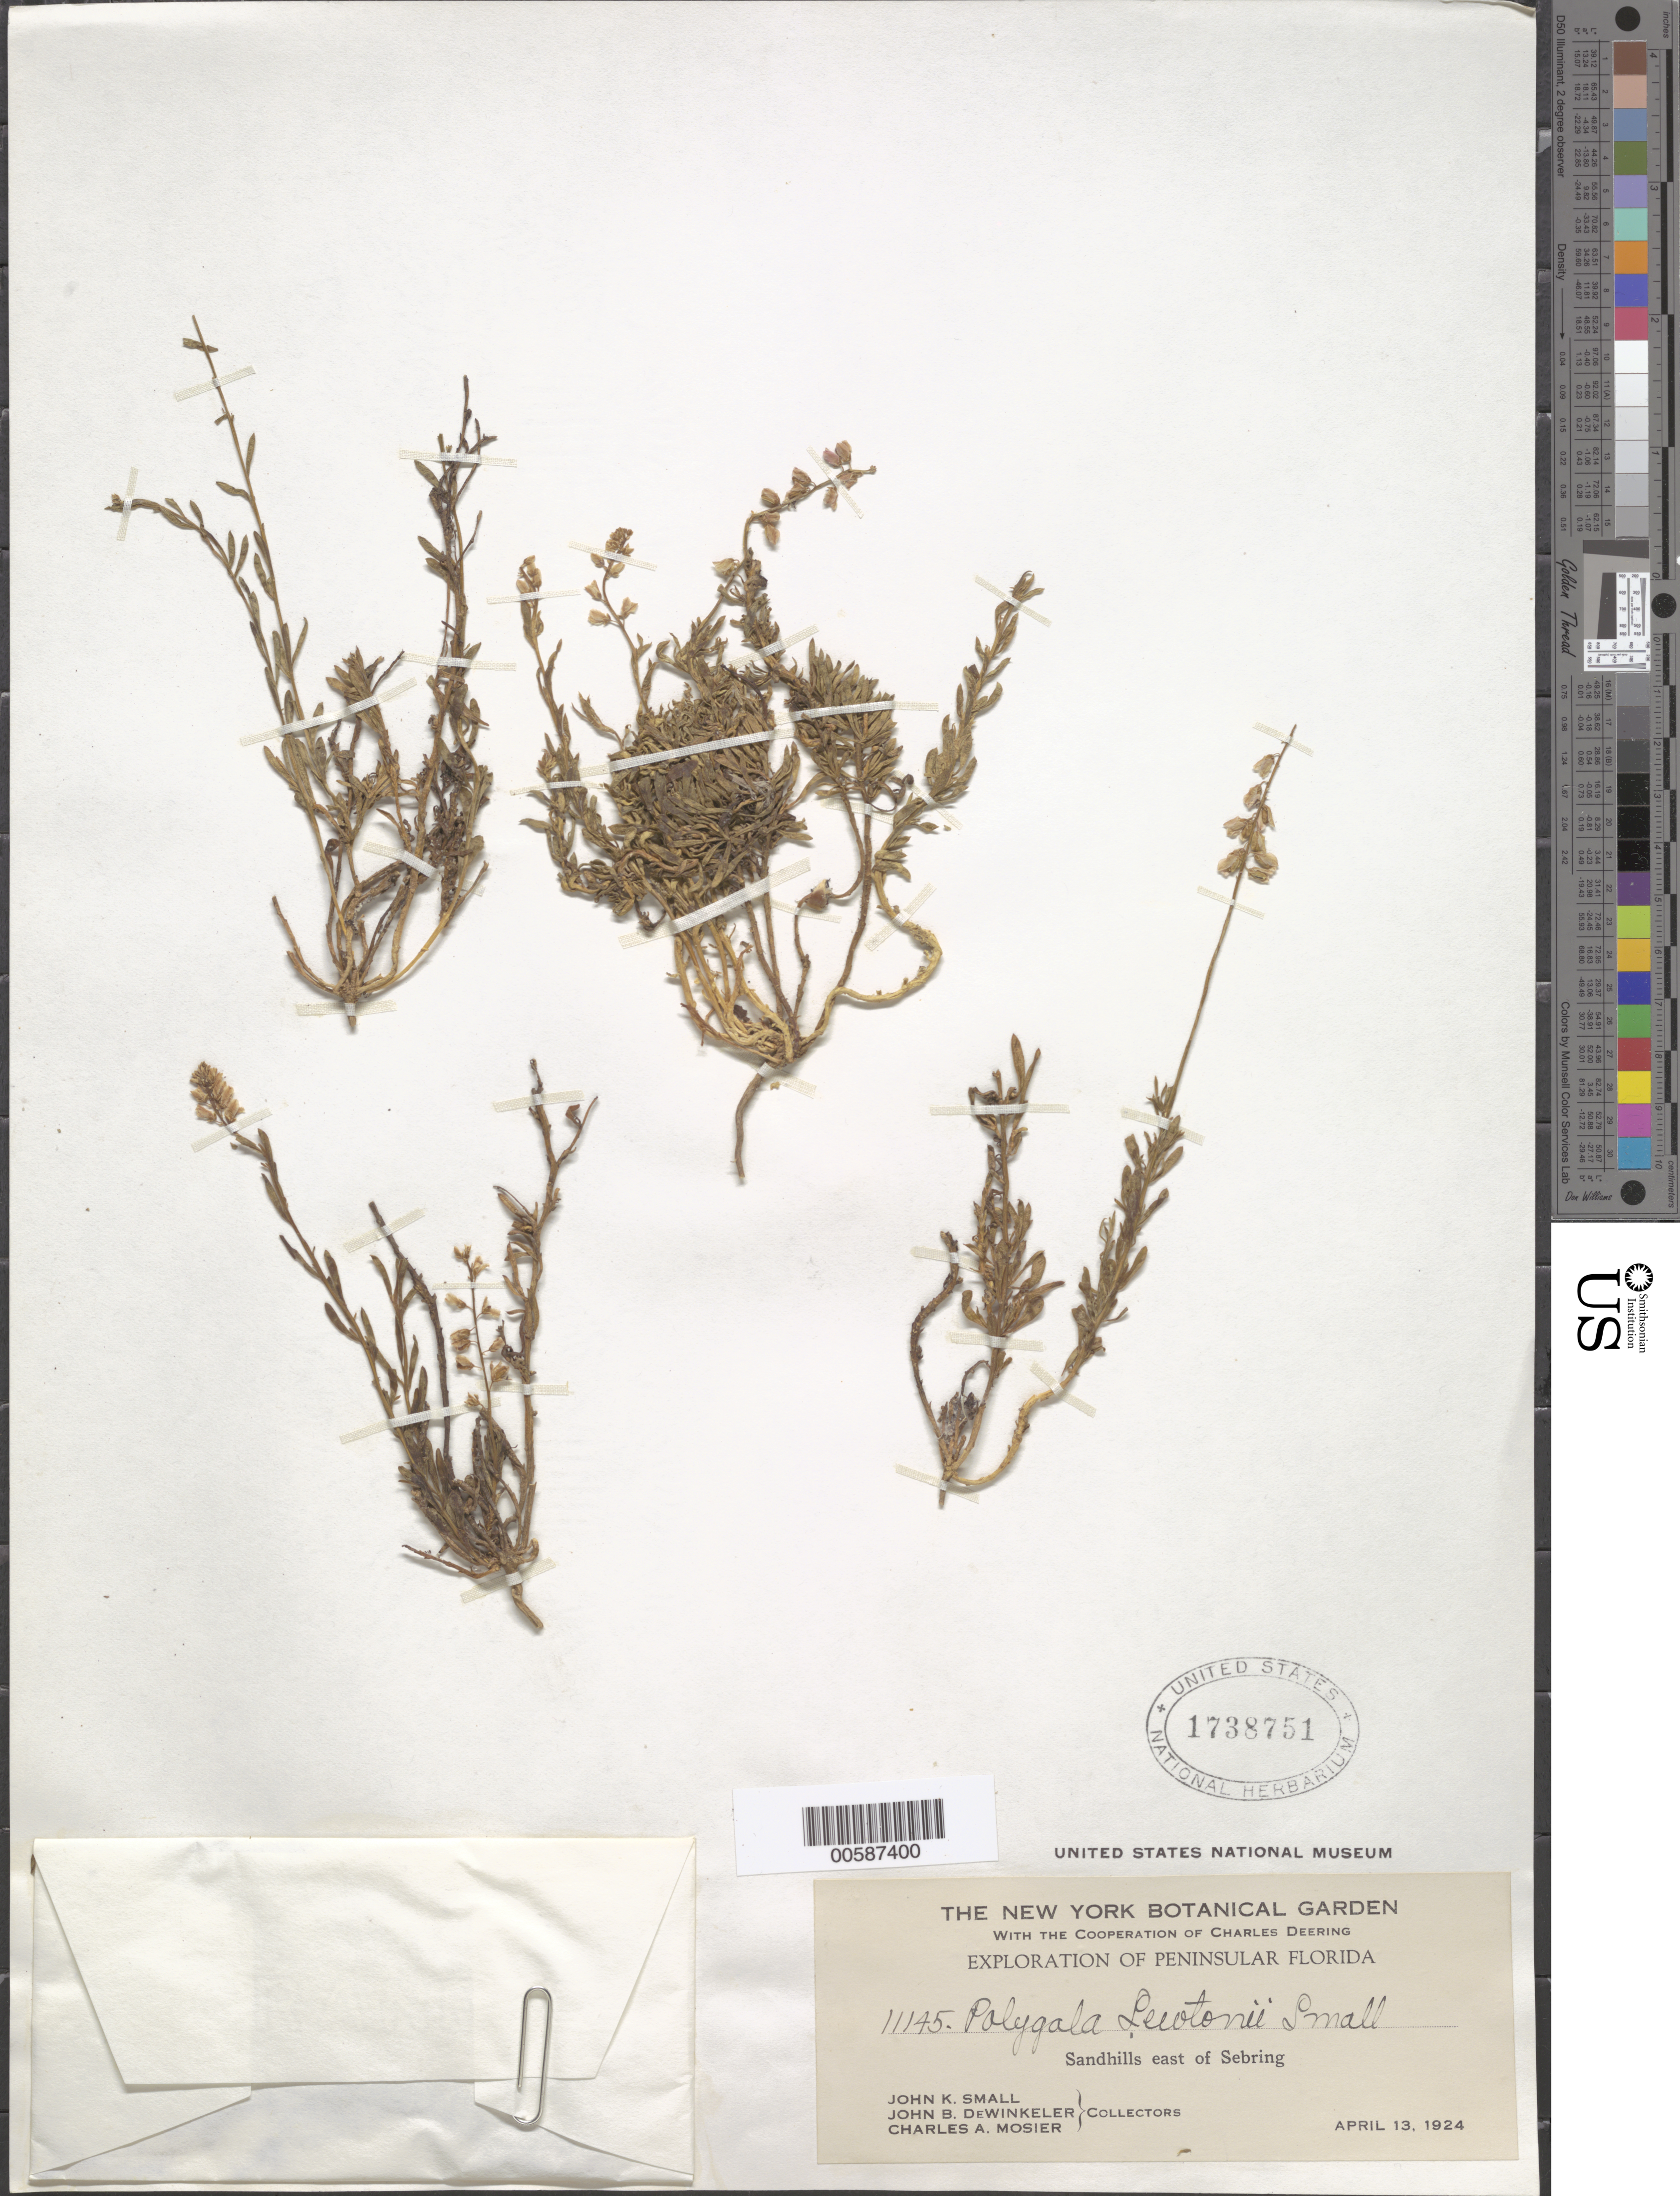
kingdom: Plantae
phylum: Tracheophyta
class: Magnoliopsida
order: Fabales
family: Polygalaceae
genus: Polygala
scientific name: Polygala lewtonii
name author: Small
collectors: J. K. Small, J. B. Dewinkeler & C. A. Mosier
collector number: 11145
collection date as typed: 13 Apr 1924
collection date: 1924-04-13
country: United States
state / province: Florida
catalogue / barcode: US 1738751